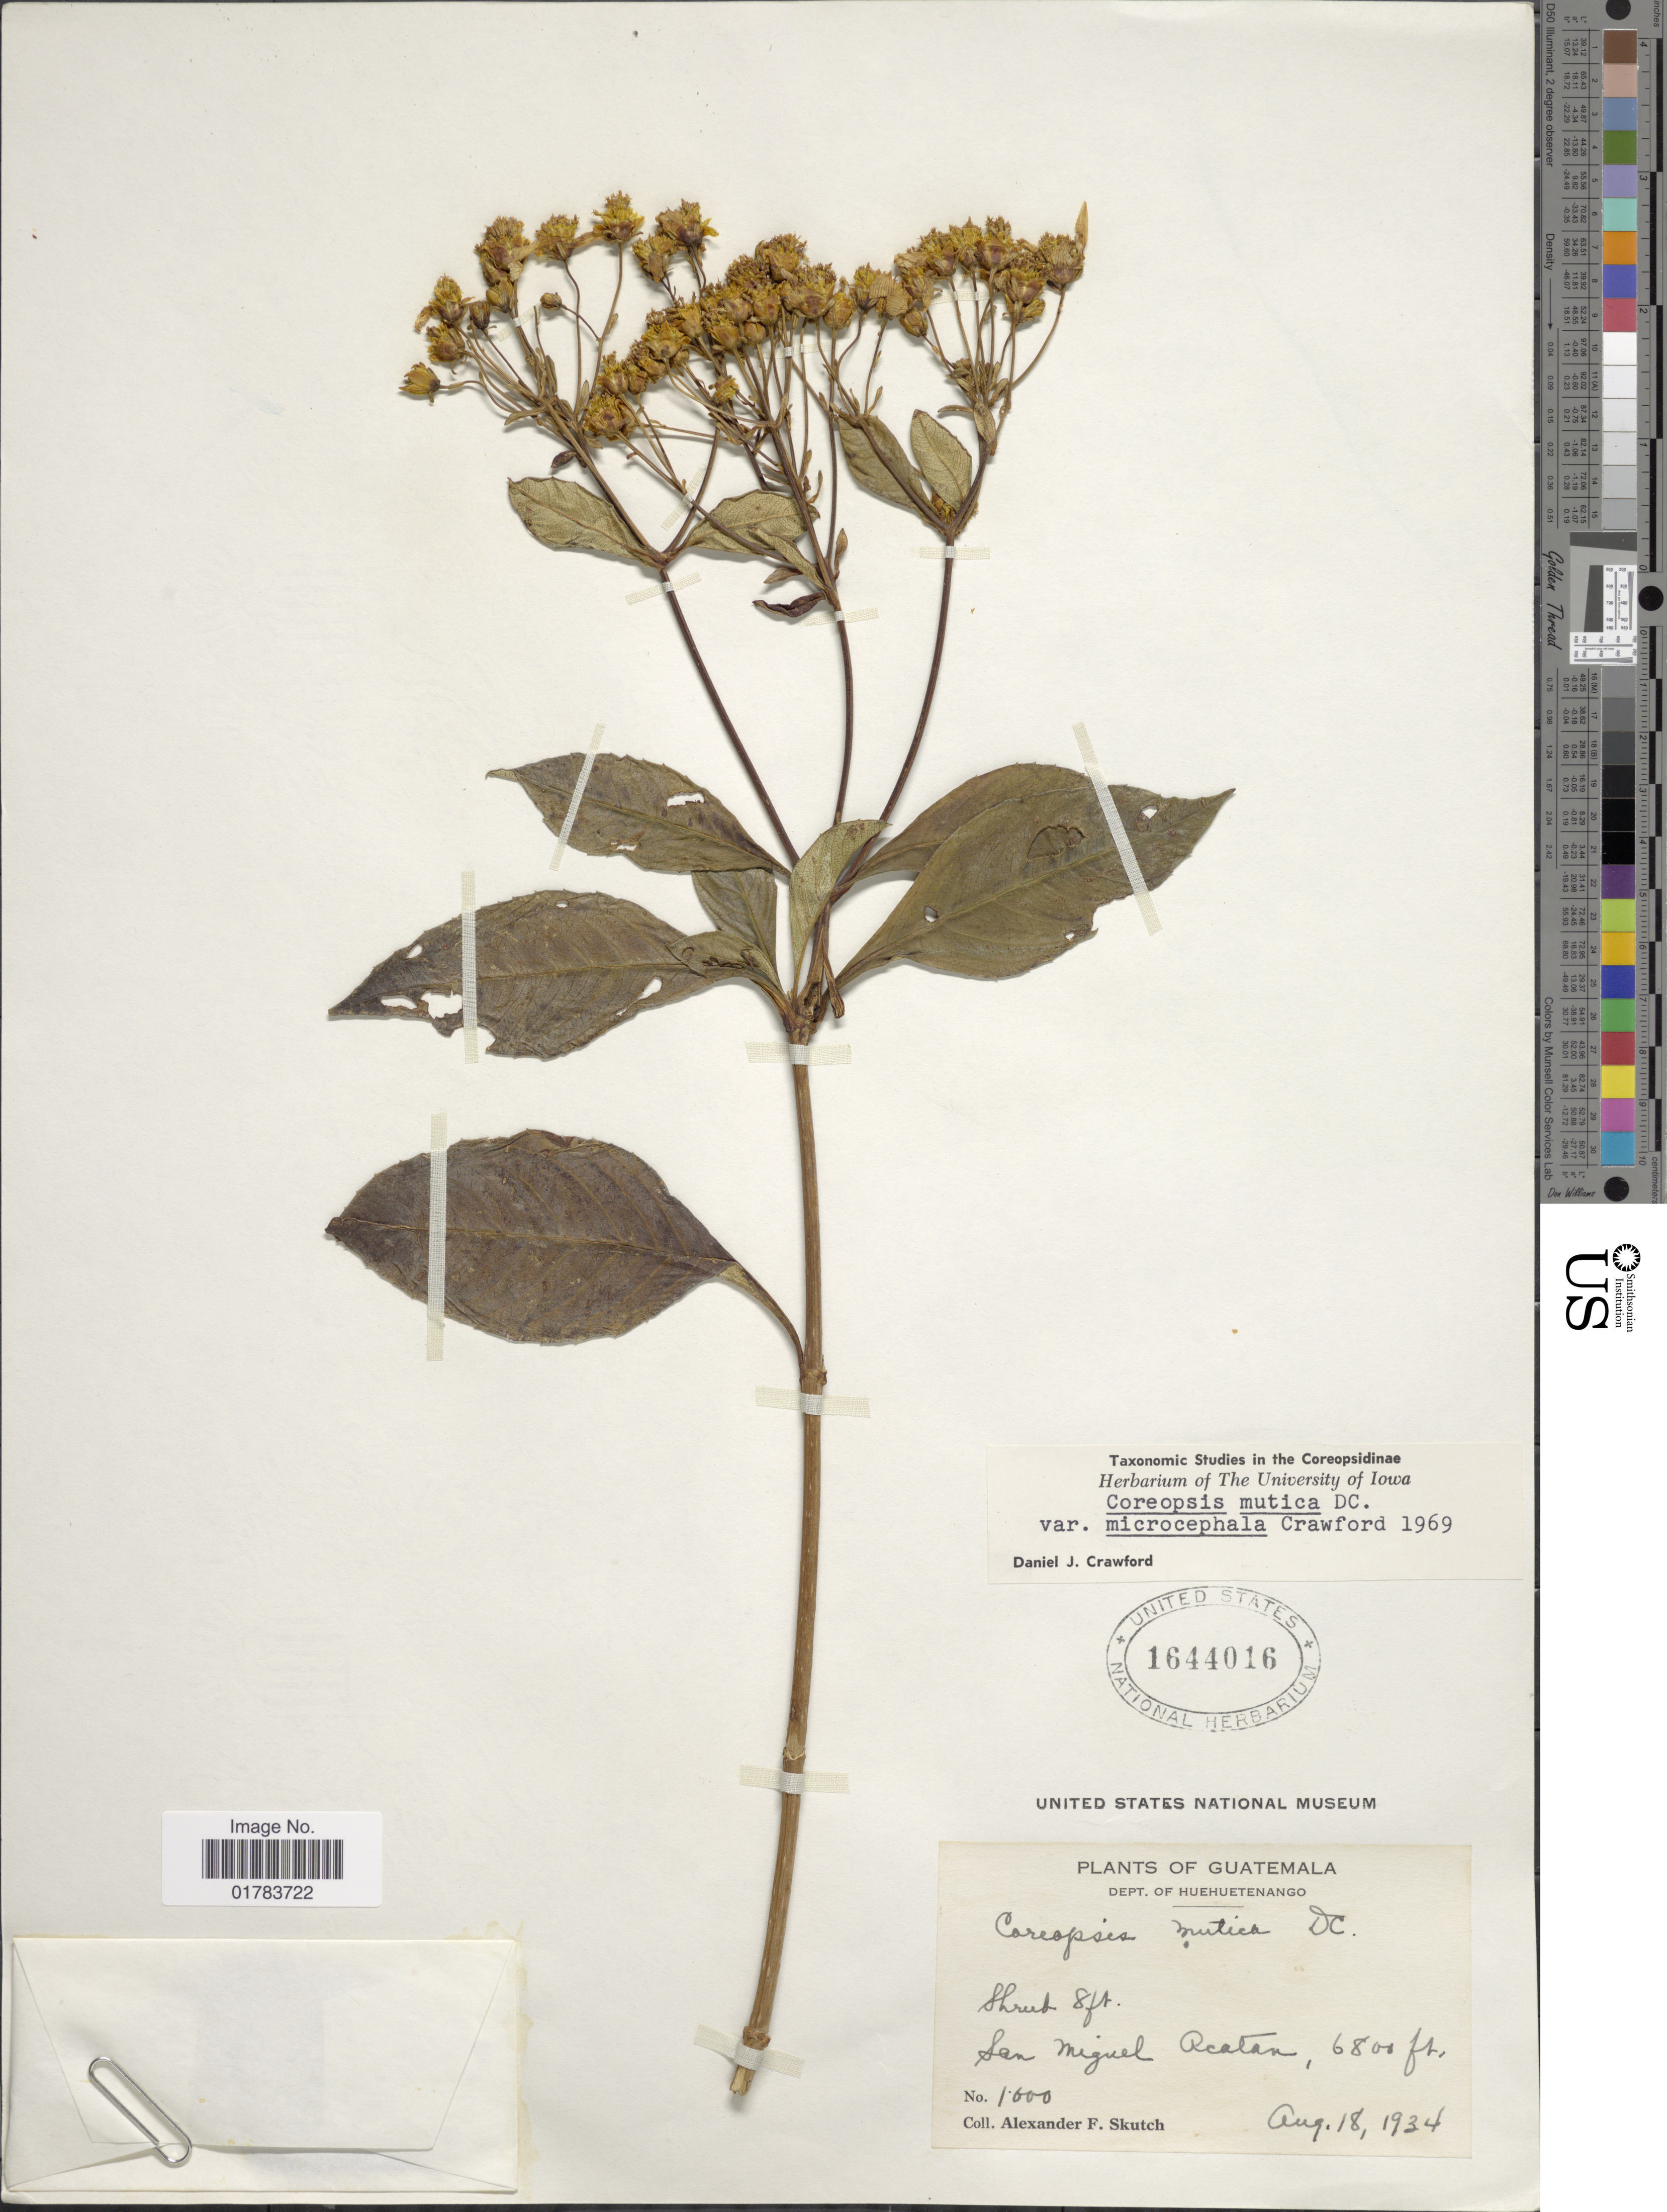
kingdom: Plantae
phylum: Tracheophyta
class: Magnoliopsida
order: Asterales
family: Asteraceae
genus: Coreopsis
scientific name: Coreopsis mutica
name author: DC.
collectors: A. F. Skutch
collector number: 1000*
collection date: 1934-08-18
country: Guatemala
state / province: Huehuetenango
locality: San Miguel Acatan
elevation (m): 2073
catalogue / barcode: US 1644016